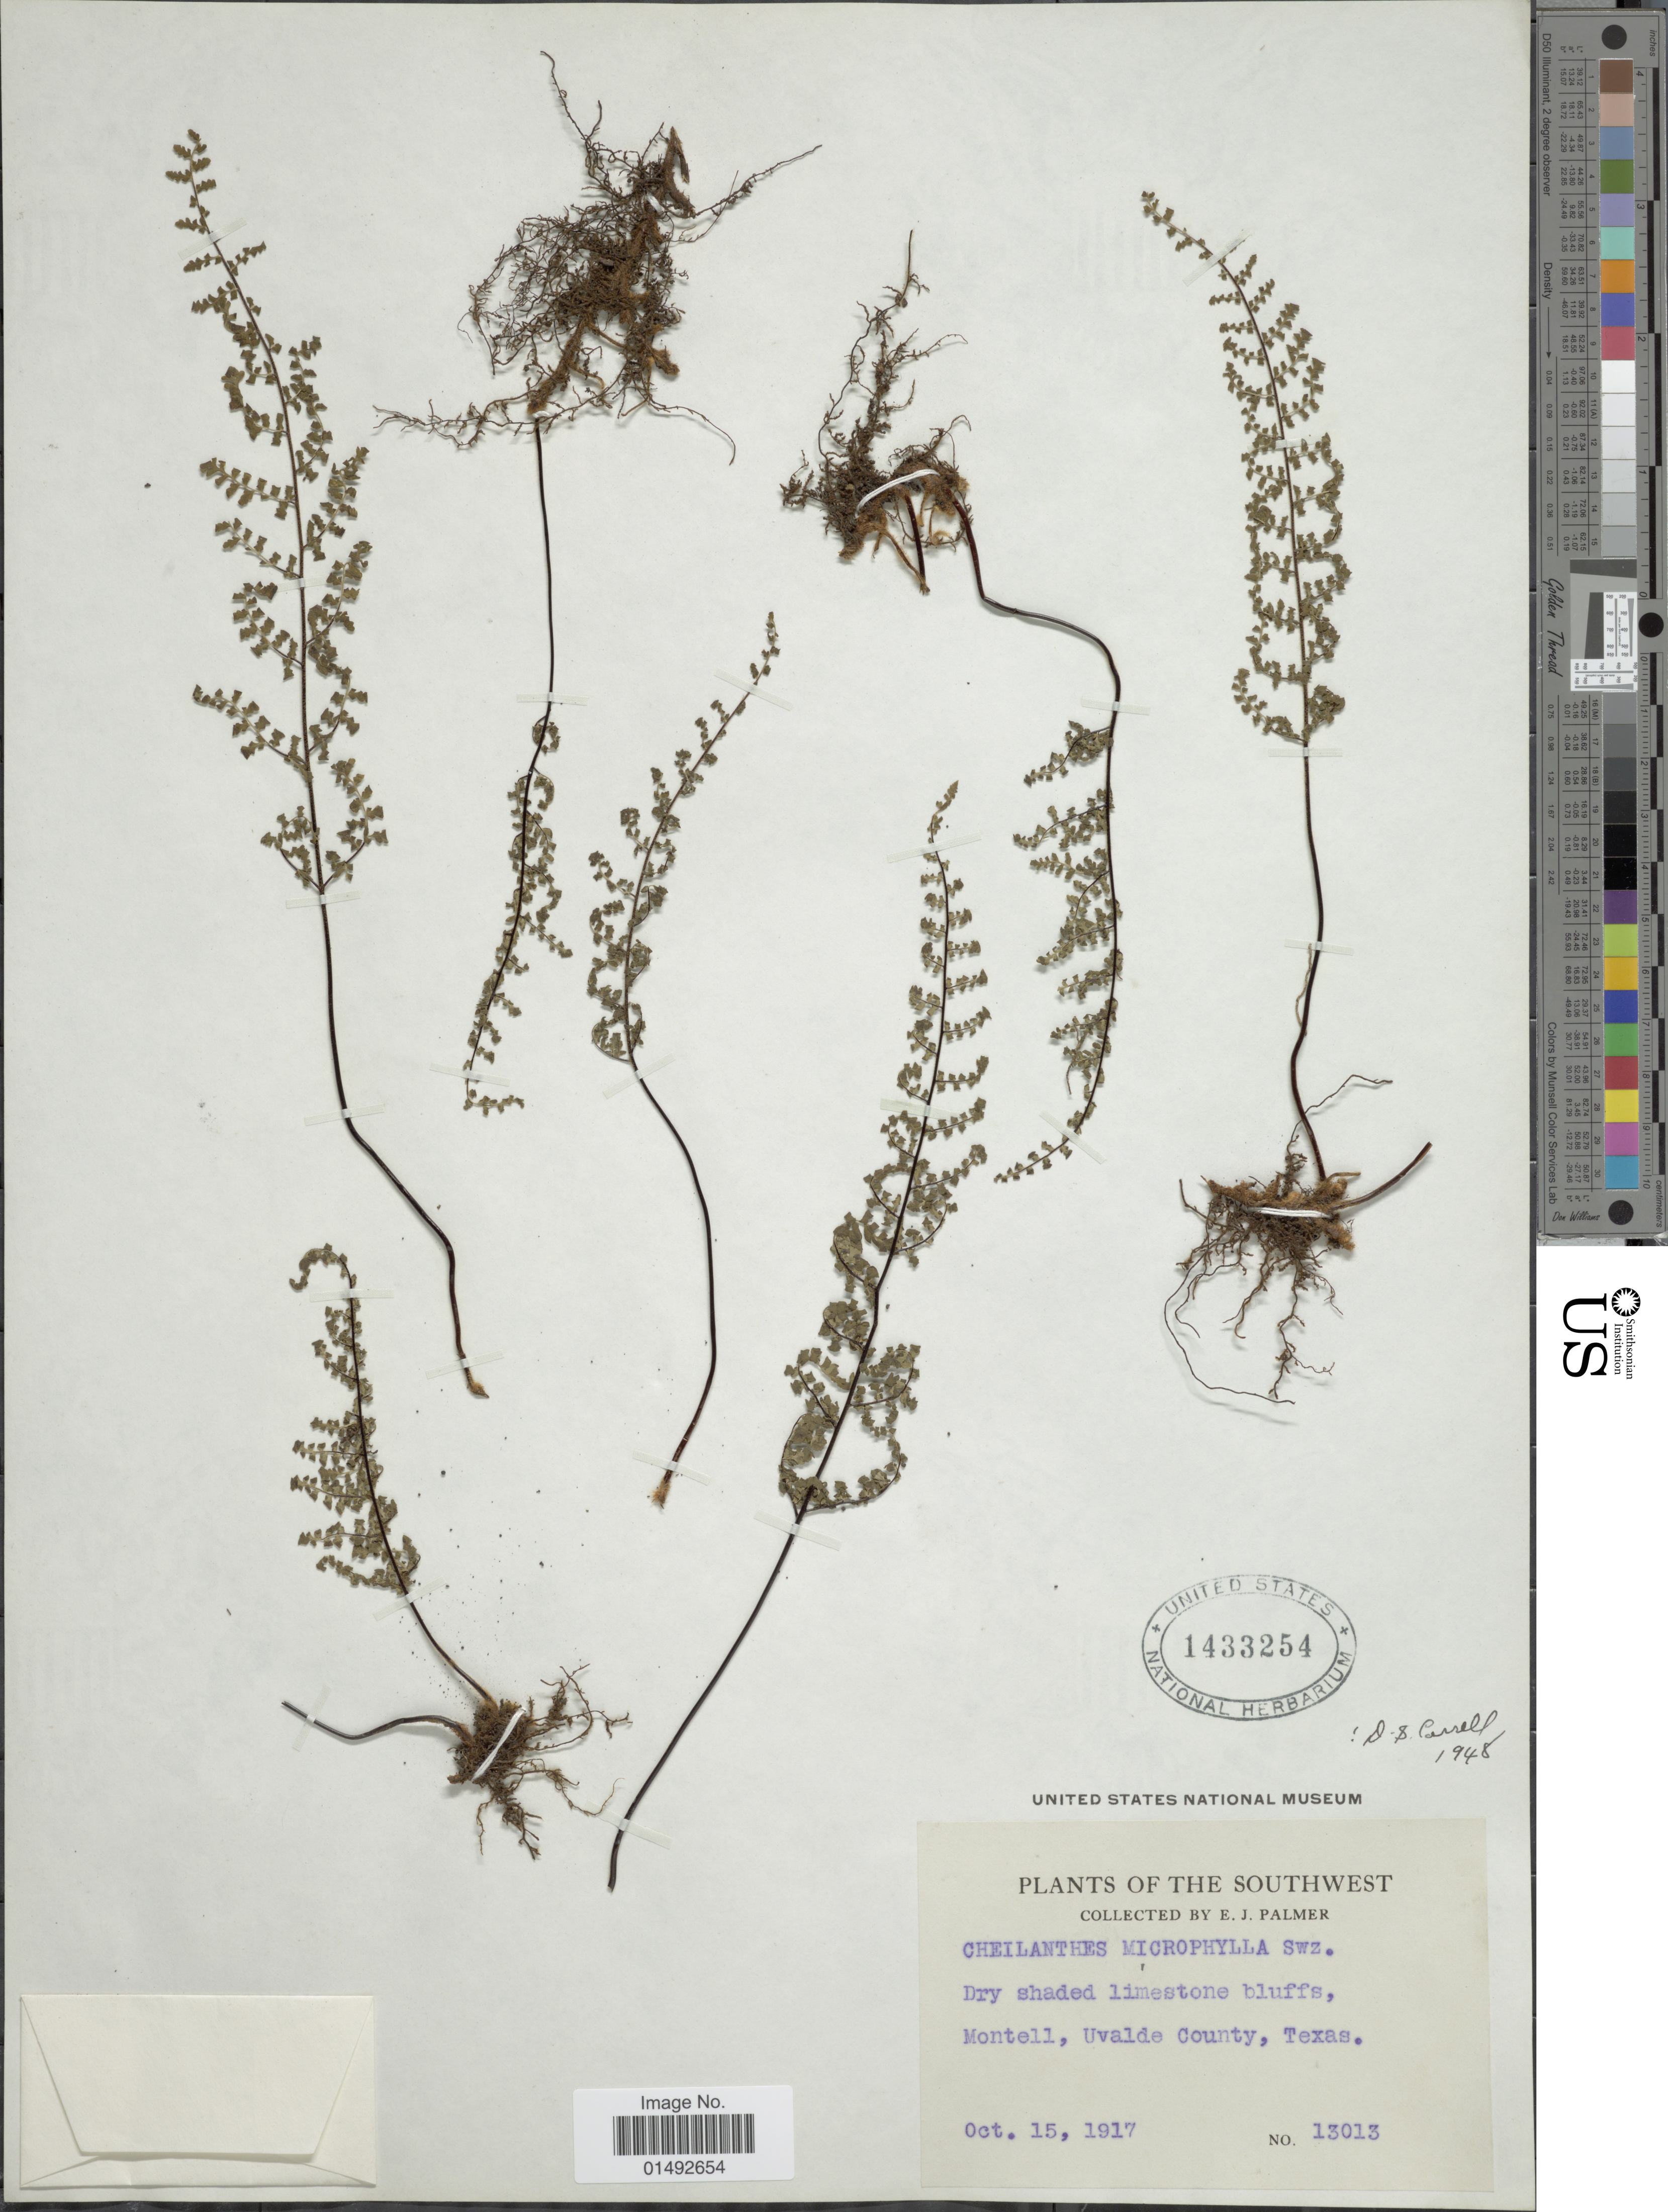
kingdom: Plantae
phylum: Tracheophyta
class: Polypodiopsida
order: Polypodiales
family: Pteridaceae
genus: Myriopteris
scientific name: Myriopteris scabra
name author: (C. Chr.) Grusz & Windham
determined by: Grusz, A. L.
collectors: E. J. Palmer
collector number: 13013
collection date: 1917-10-15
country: United States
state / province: Texas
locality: The Southwest, Montell, Uvalde County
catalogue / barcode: US 1433254